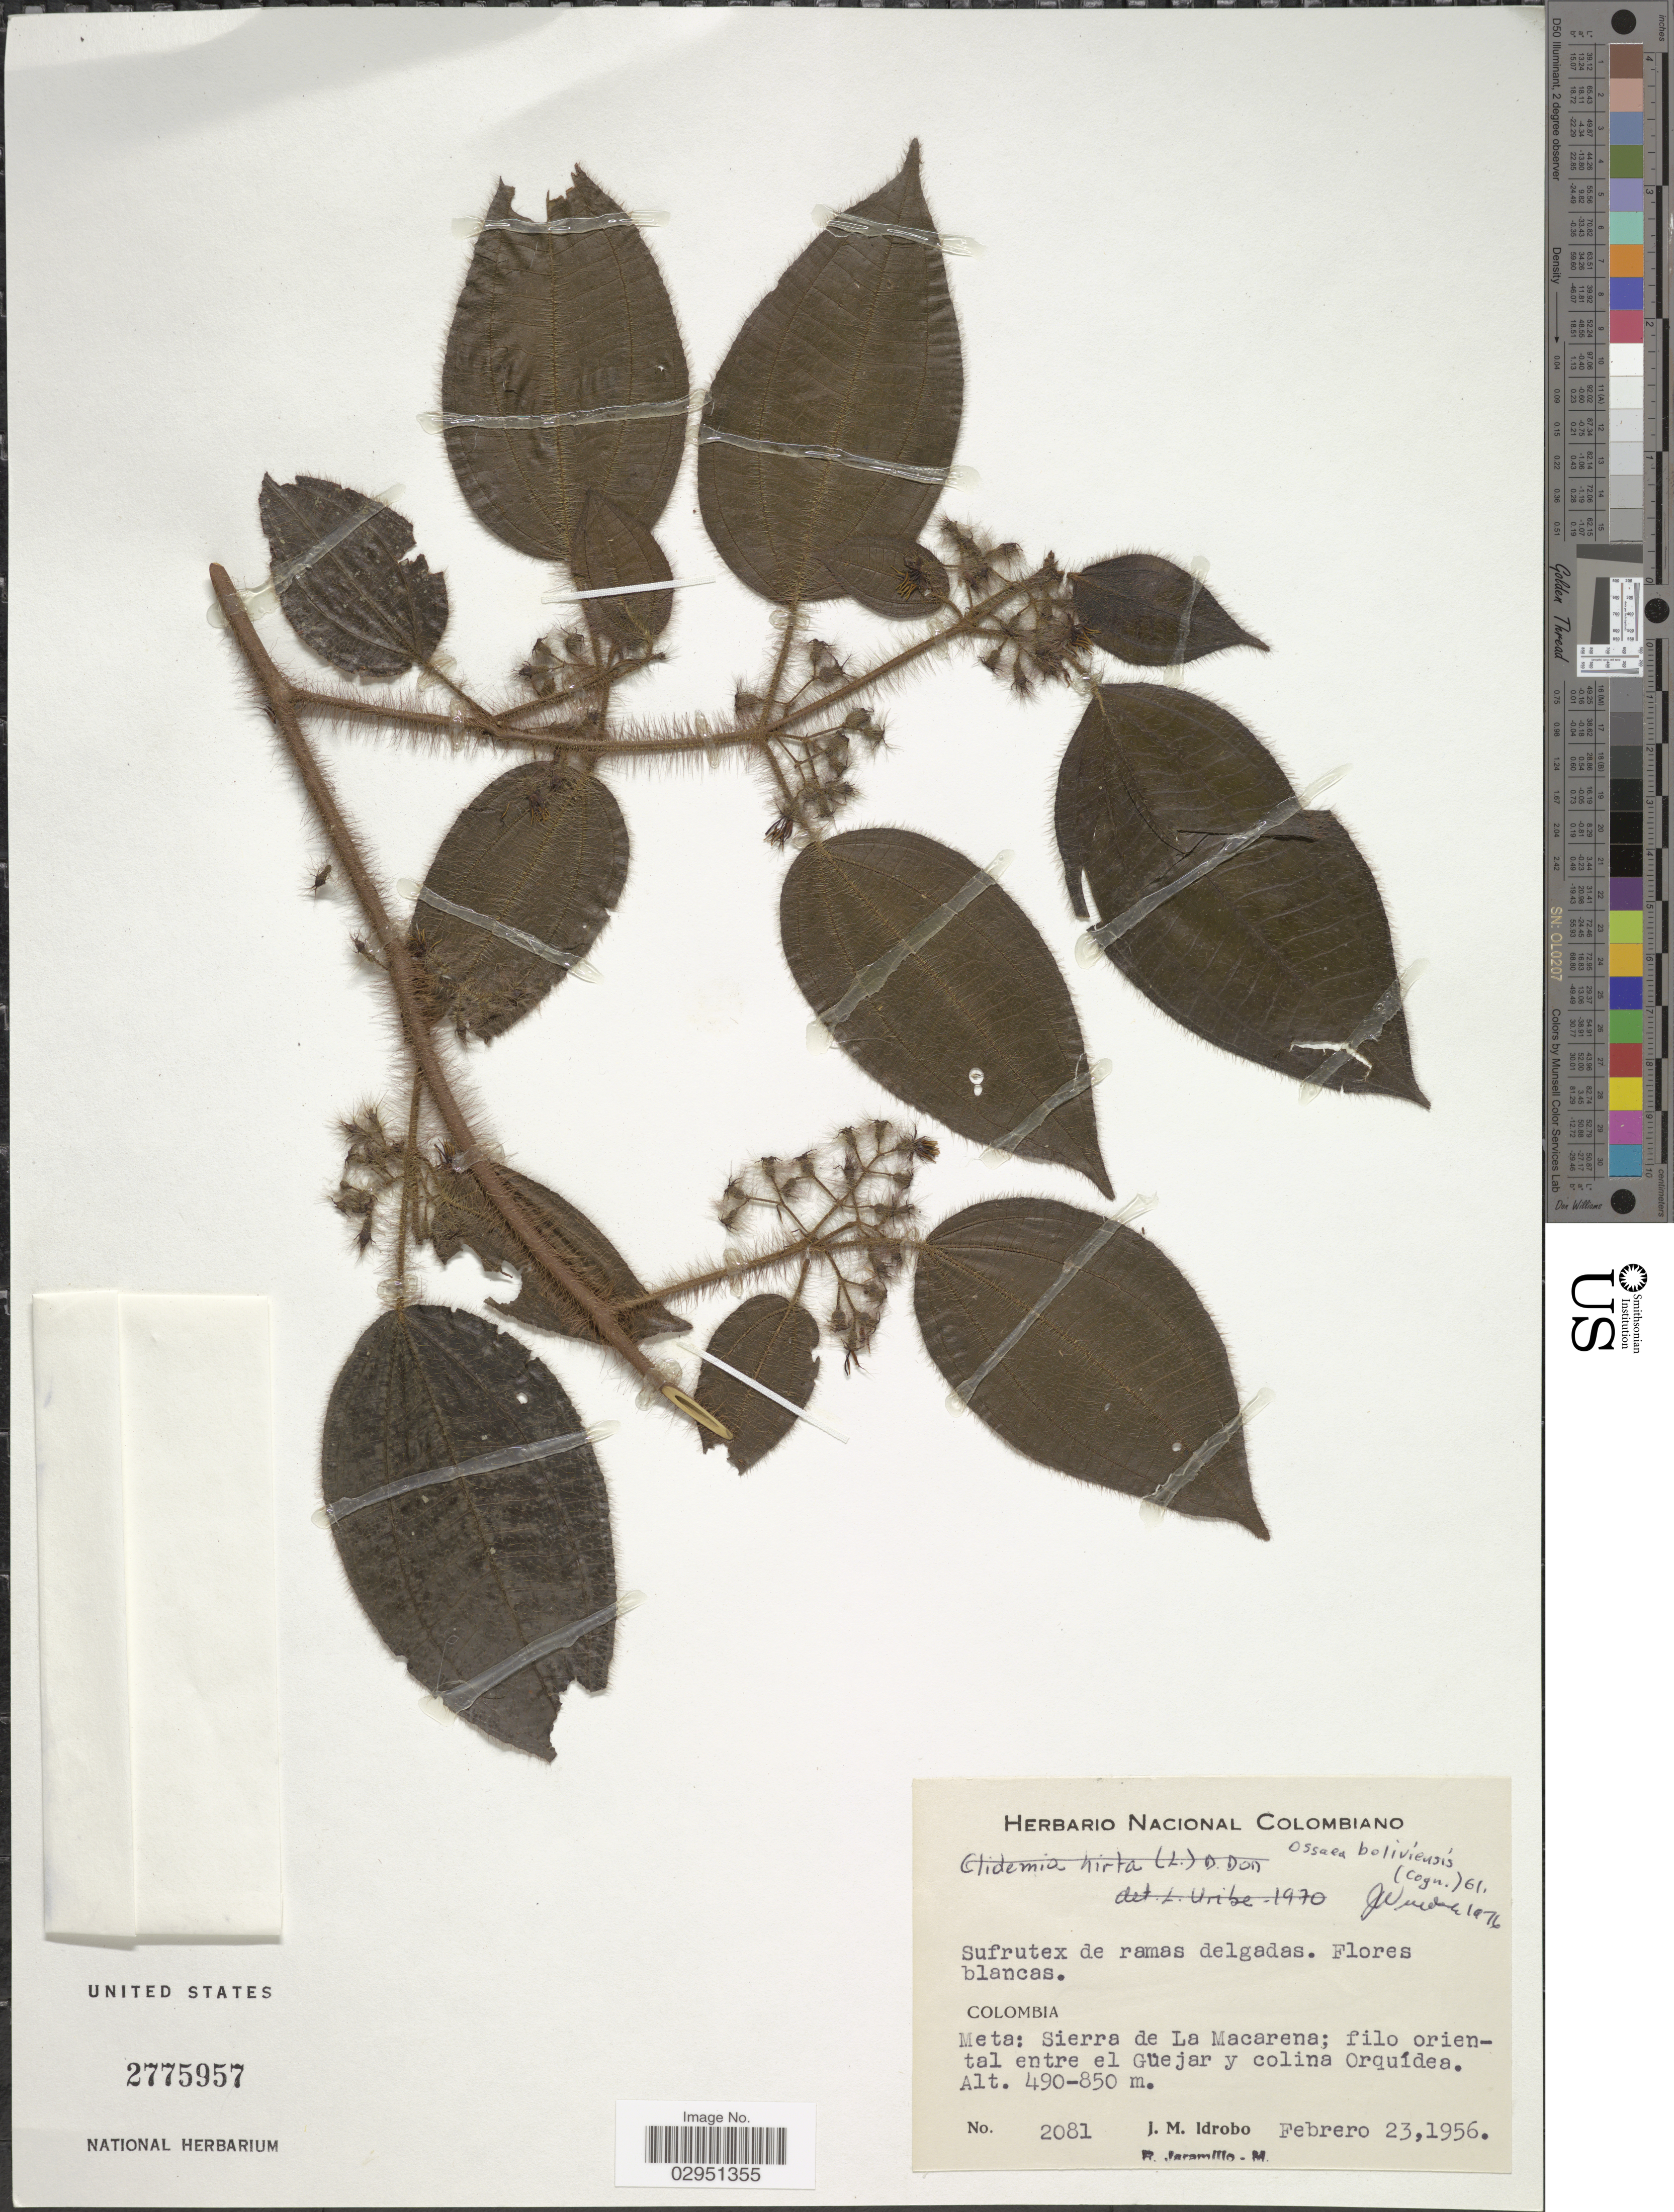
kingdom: Plantae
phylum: Tracheophyta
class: Magnoliopsida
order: Myrtales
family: Melastomataceae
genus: Ossaea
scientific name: Ossaea boliviensis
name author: (Cogn.) Gleason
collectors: J. M. Idrobo & R. Jaramillo M.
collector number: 2081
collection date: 1956-02-23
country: Colombia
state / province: Meta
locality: Sierra de La Macarena; filo oriental entre el Güejar y colina Orquídea.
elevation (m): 490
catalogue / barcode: US 2775957